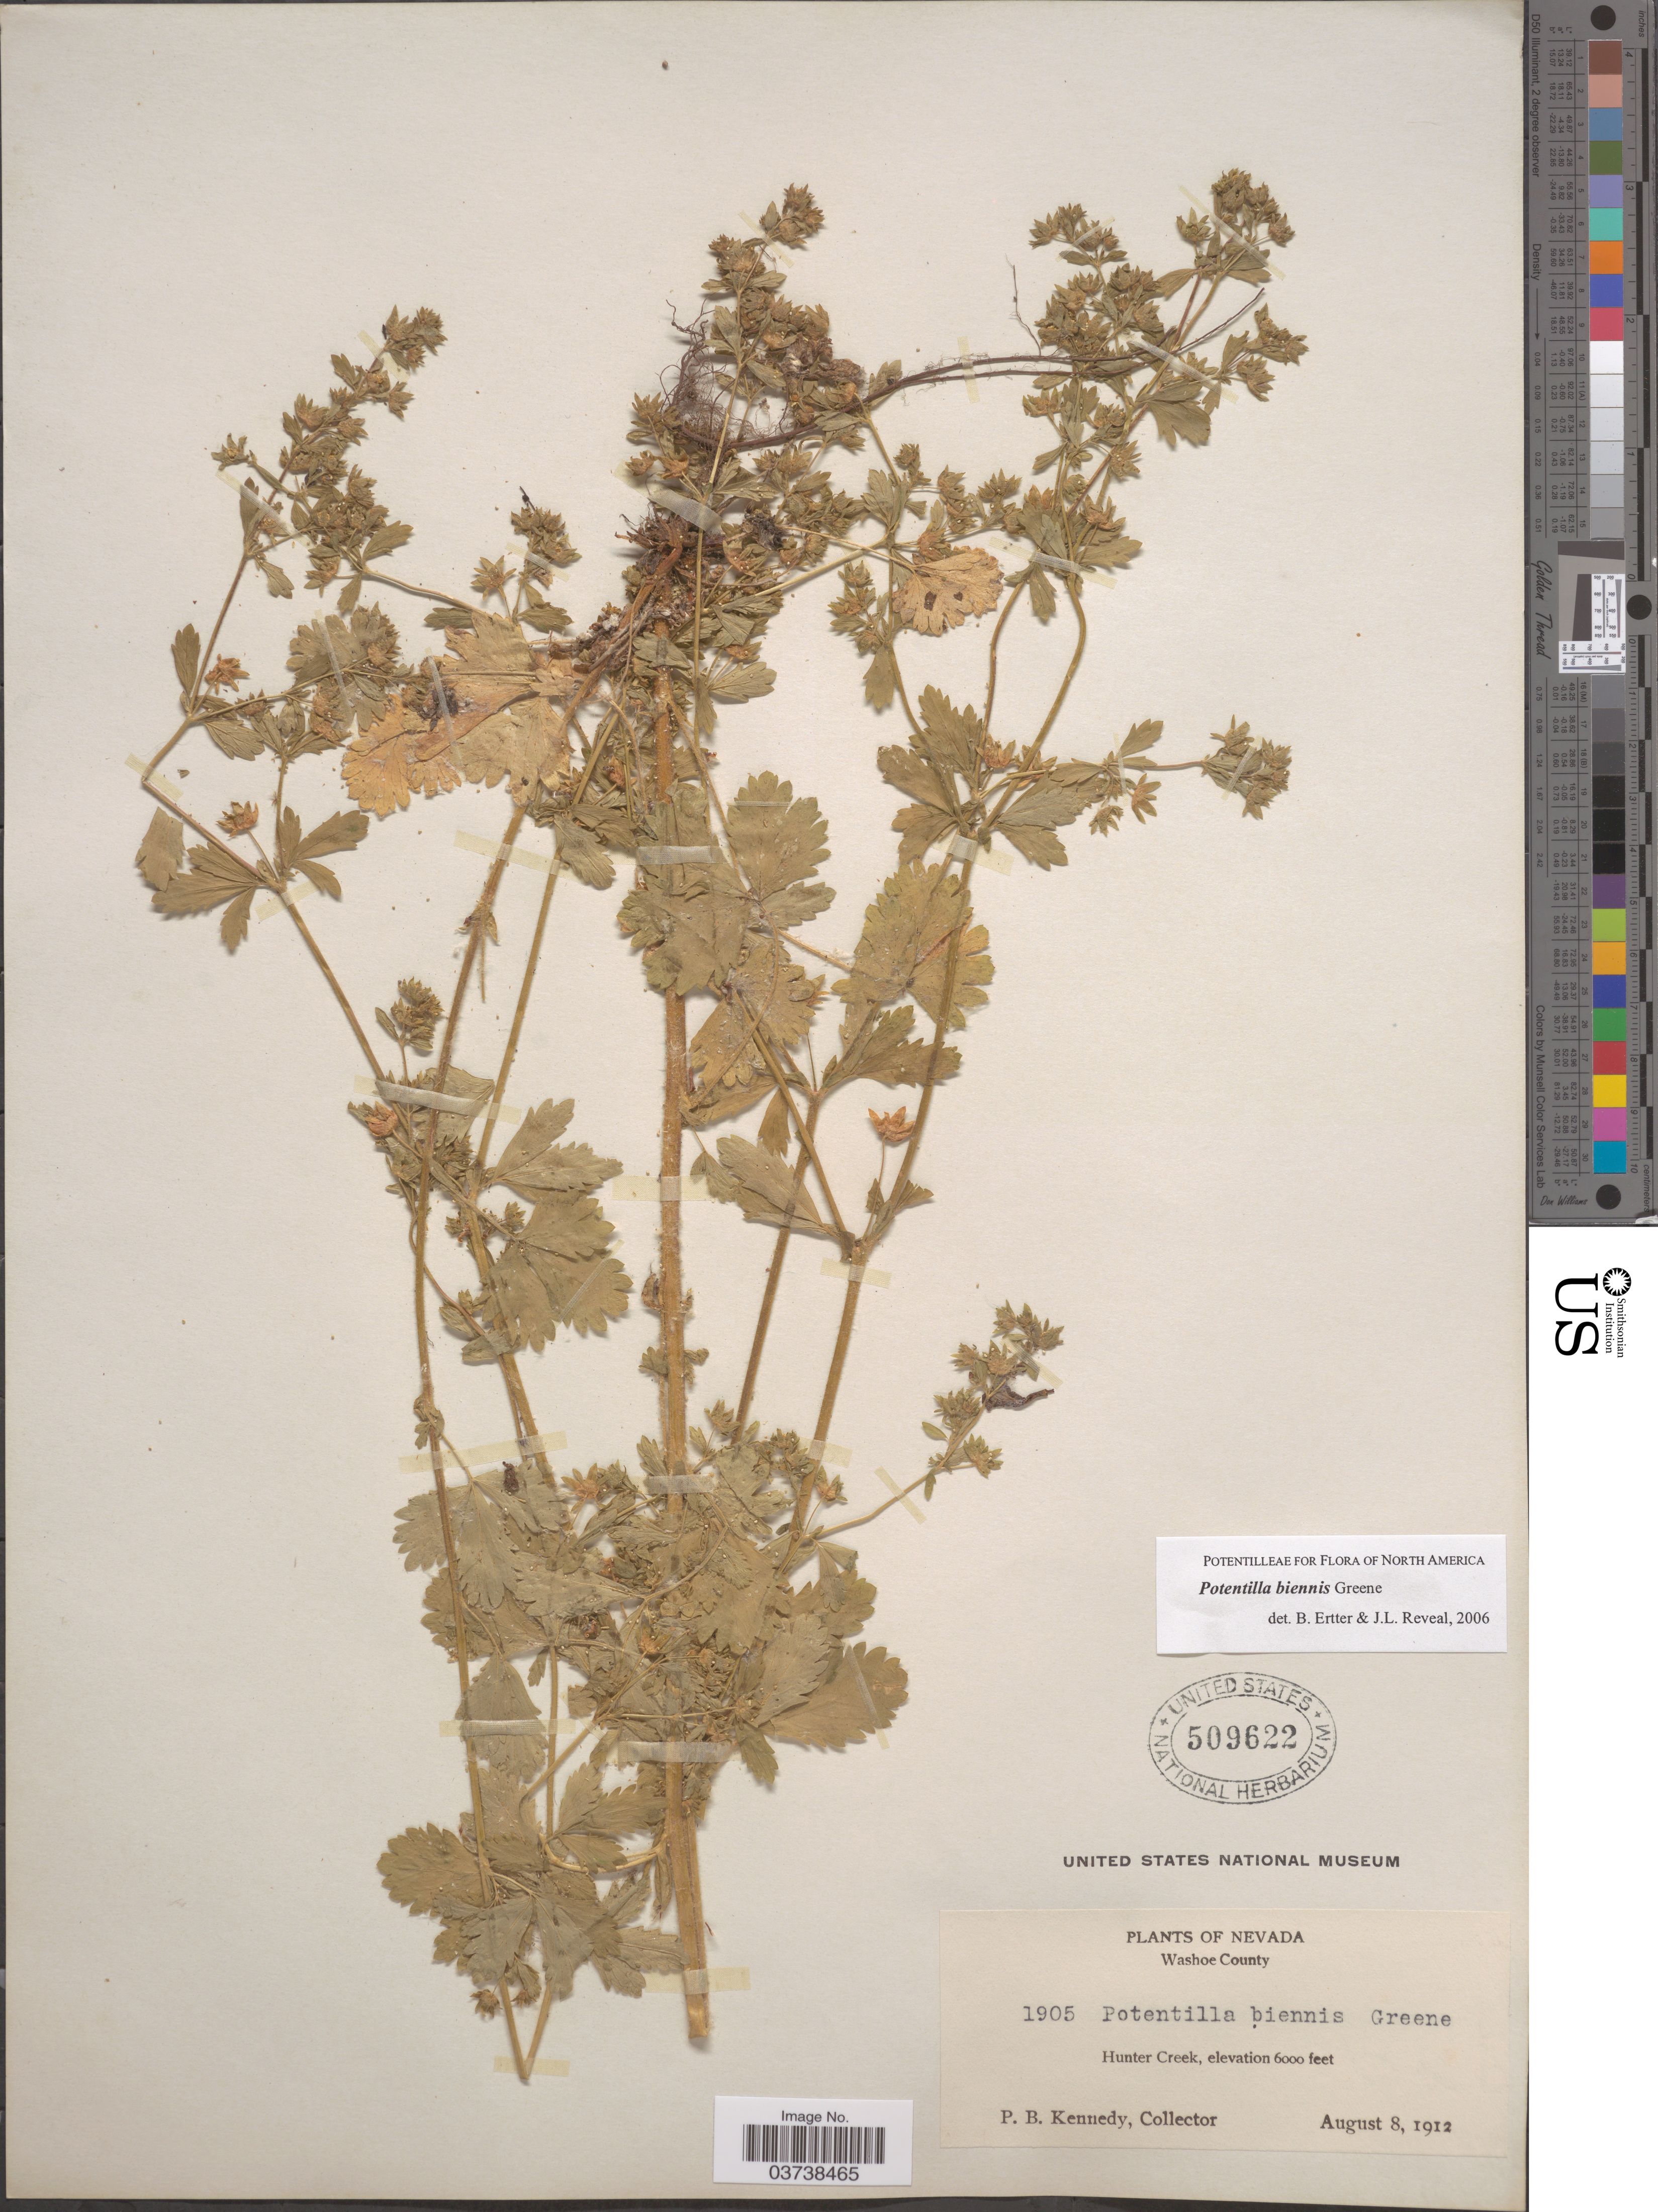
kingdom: Plantae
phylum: Tracheophyta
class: Magnoliopsida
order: Rosales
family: Rosaceae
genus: Potentilla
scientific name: Potentilla biennis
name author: Greene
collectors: P. B. Kennedy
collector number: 1905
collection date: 1912-08-08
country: United States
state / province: Nevada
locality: Washoe County. Hunter Creek.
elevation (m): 1829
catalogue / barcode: US 509622